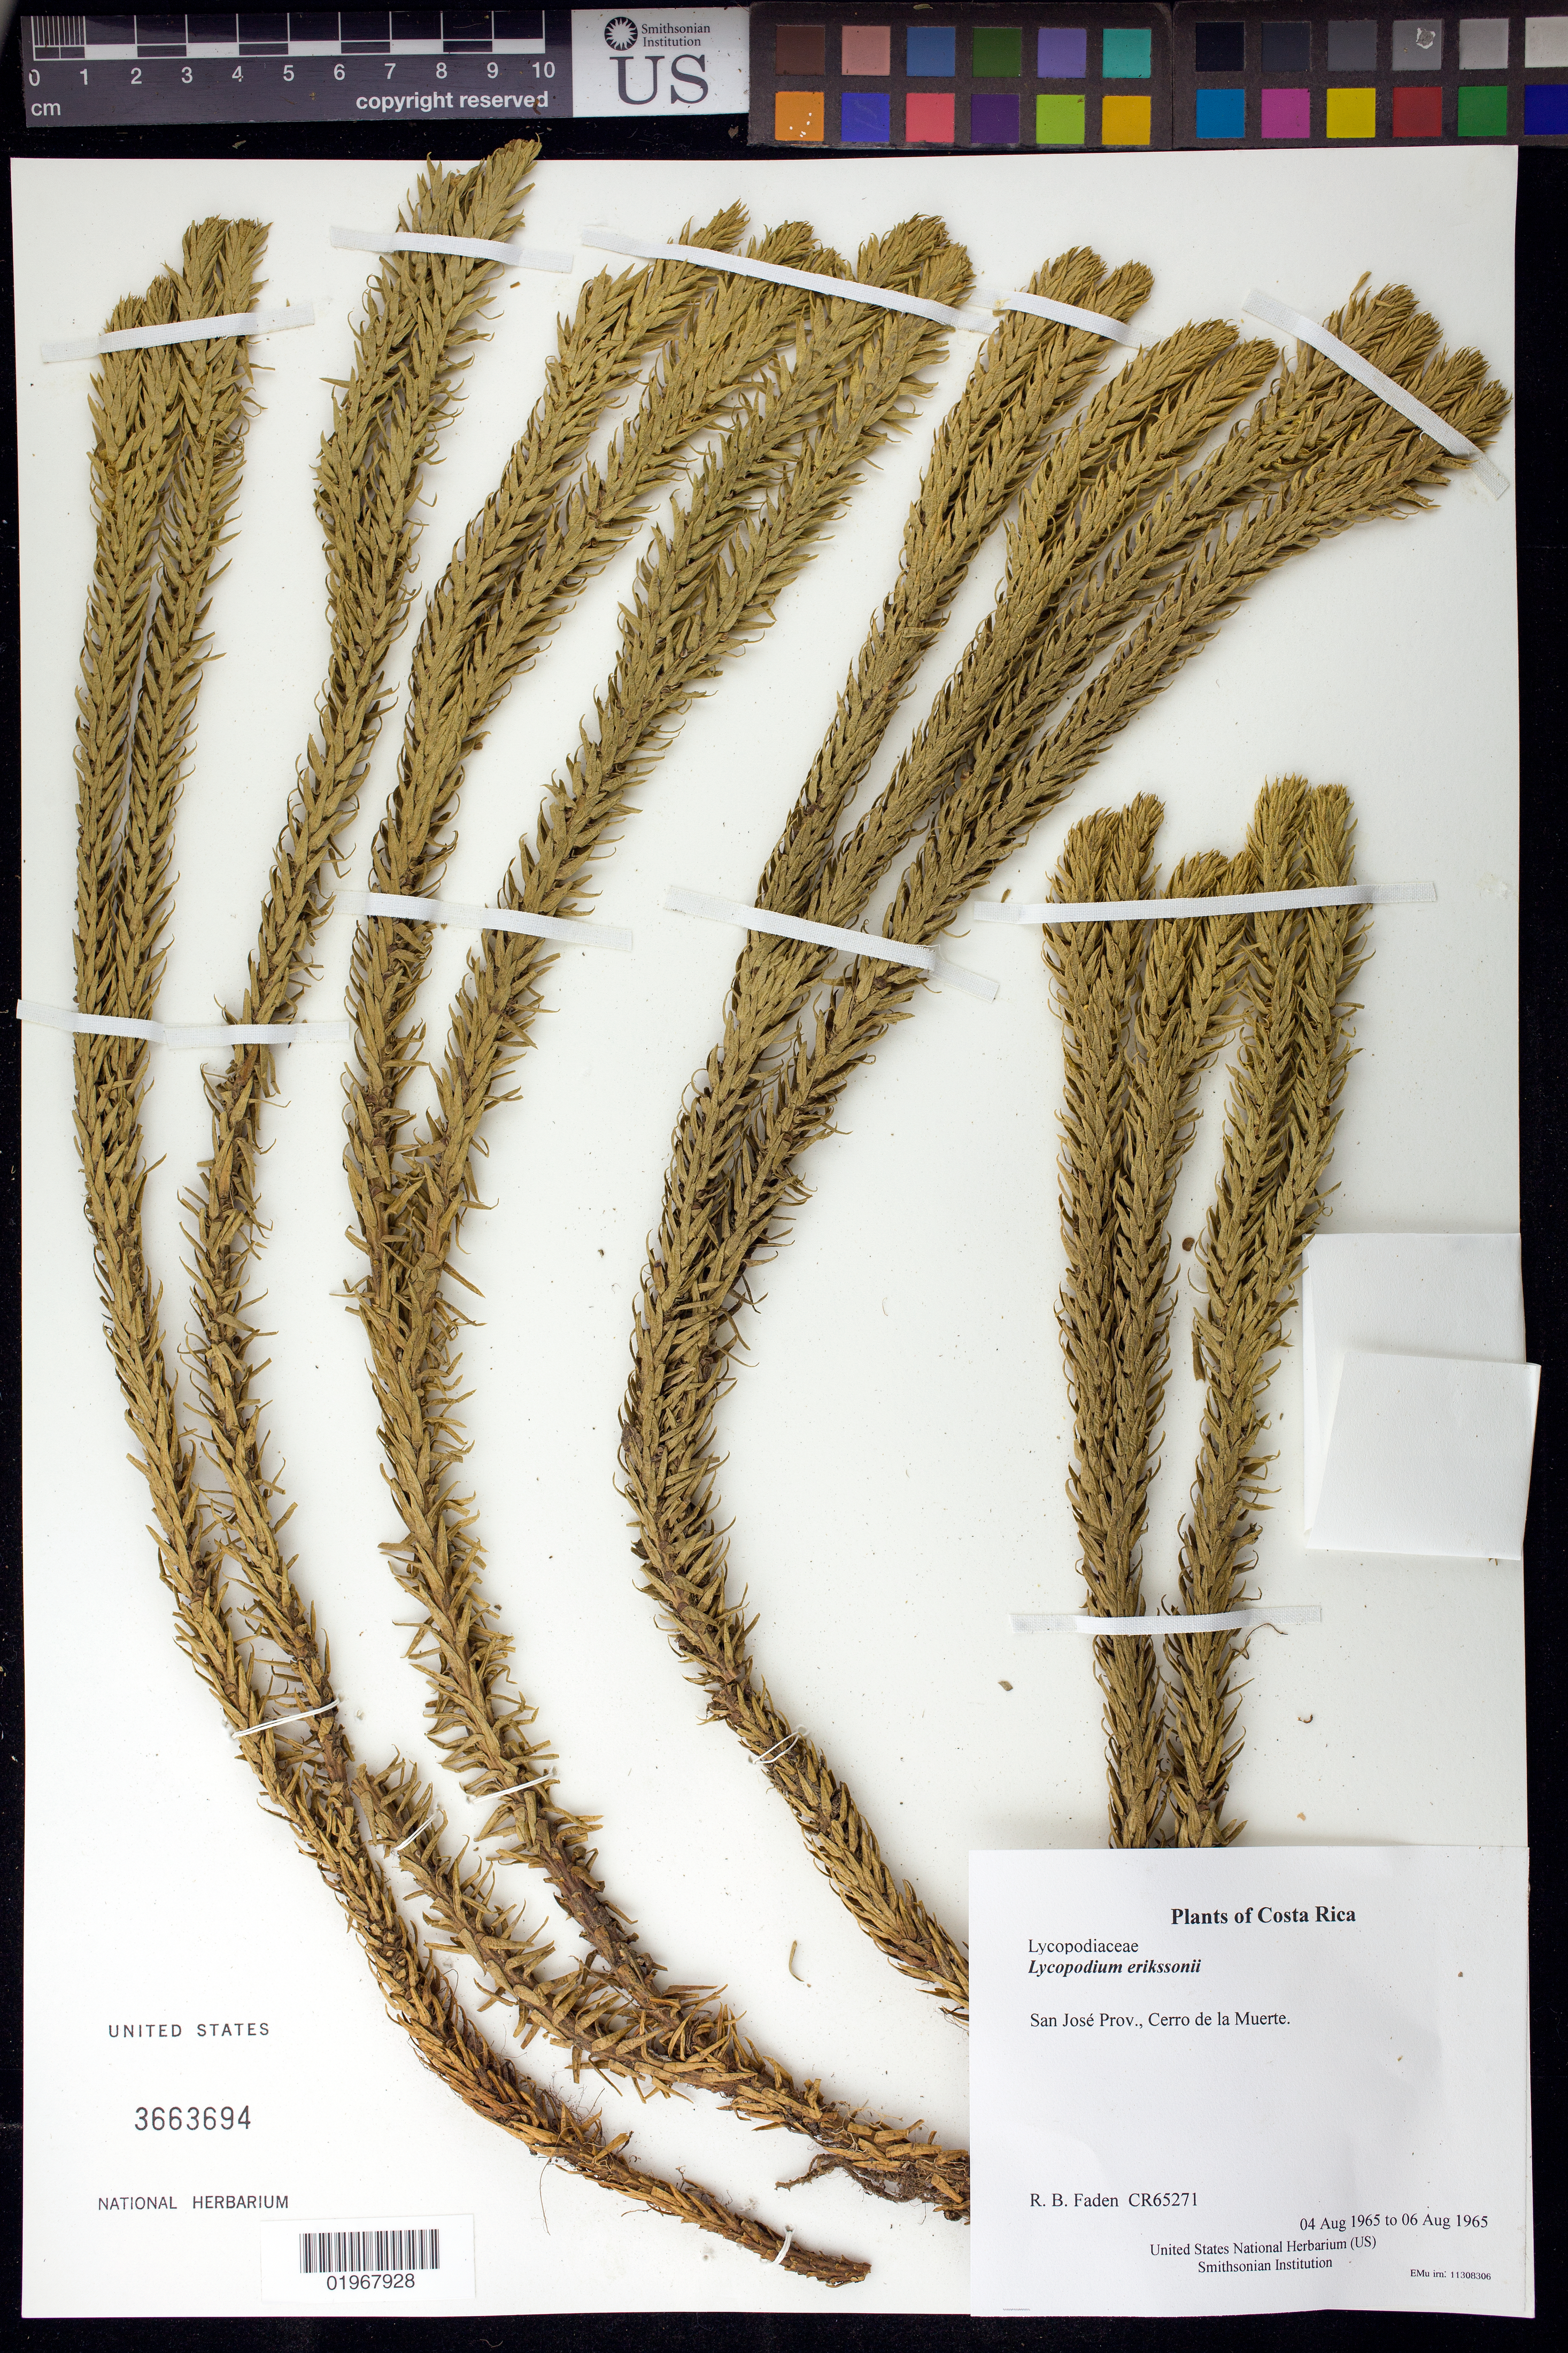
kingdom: Plantae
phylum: Tracheophyta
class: Lycopodiopsida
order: Lycopodiales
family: Lycopodiaceae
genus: Phlegmariurus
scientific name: Phlegmariurus talamancanus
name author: (B. Øllg.) B. Øllg.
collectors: R. B. Faden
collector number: CR65271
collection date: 1965-08-04/1965-08-06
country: Costa Rica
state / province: San José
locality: Cerro de la Muerte.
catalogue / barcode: US 3663694